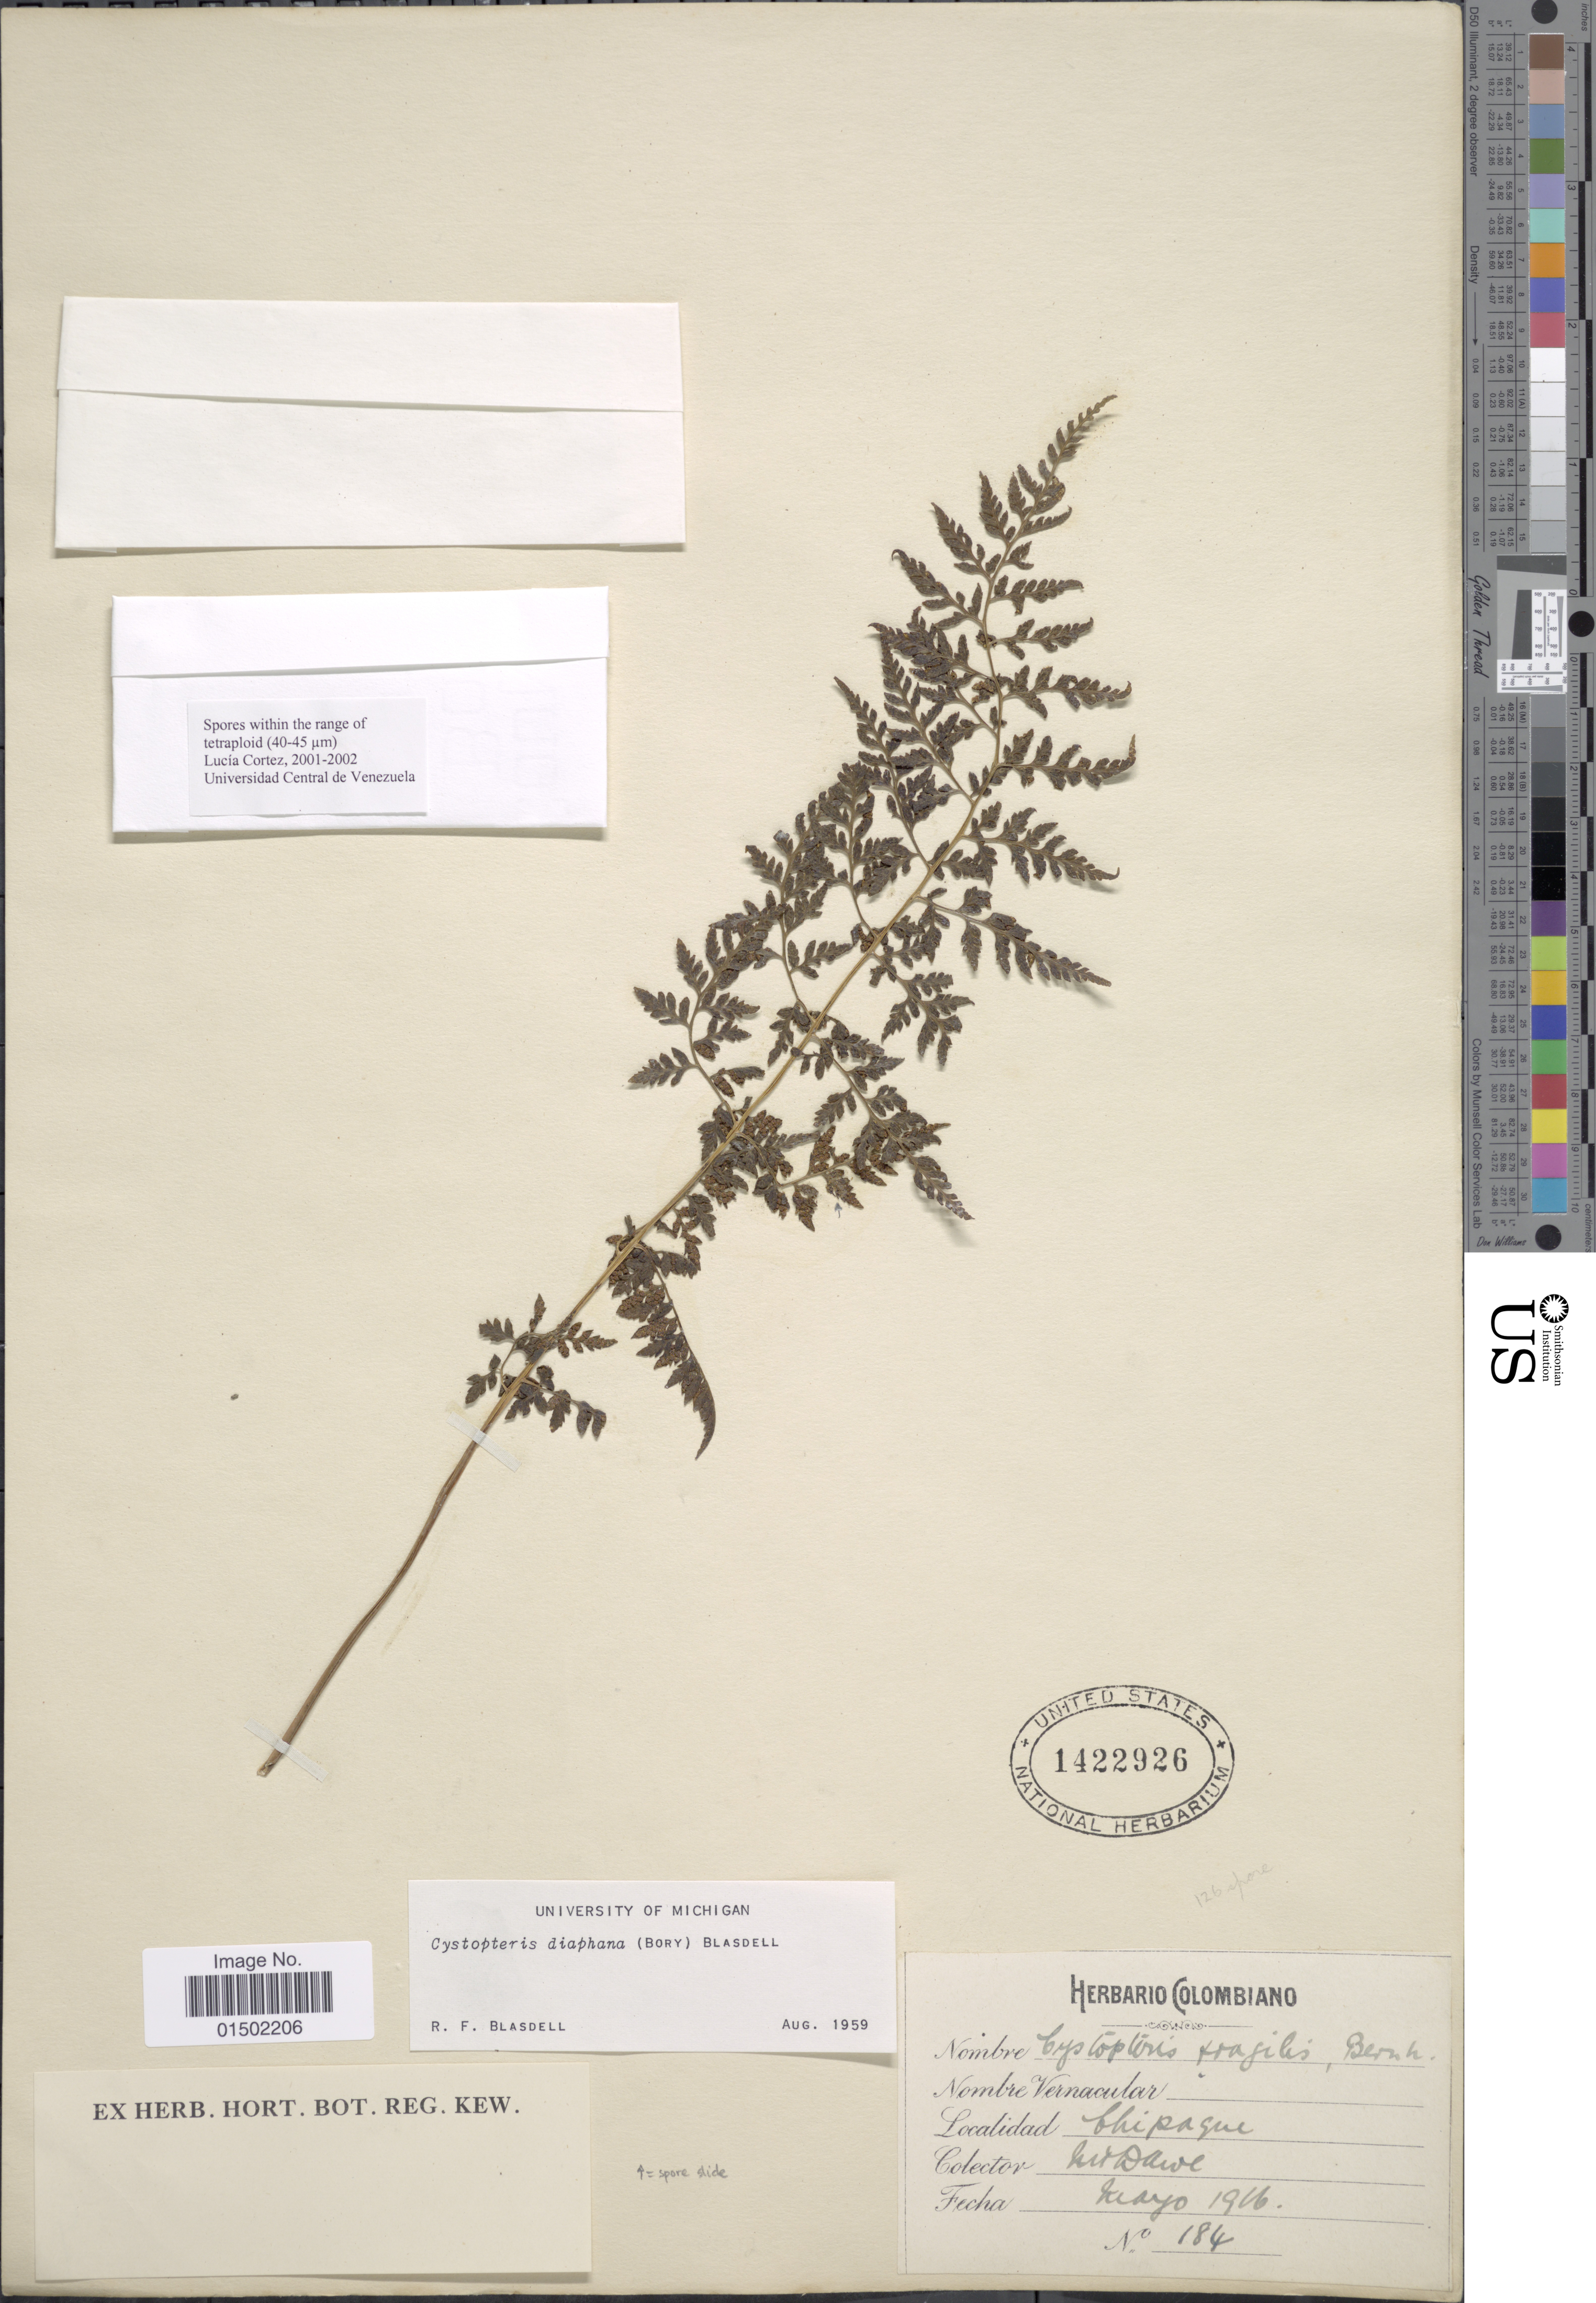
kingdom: Plantae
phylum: Tracheophyta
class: Polypodiopsida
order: Polypodiales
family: Cystopteridaceae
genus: Cystopteris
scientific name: Cystopteris diaphana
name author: (Bory) Blasdell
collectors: M. T. Dawe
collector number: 184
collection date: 1919-05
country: Colombia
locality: Chipaque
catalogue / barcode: US 1422926